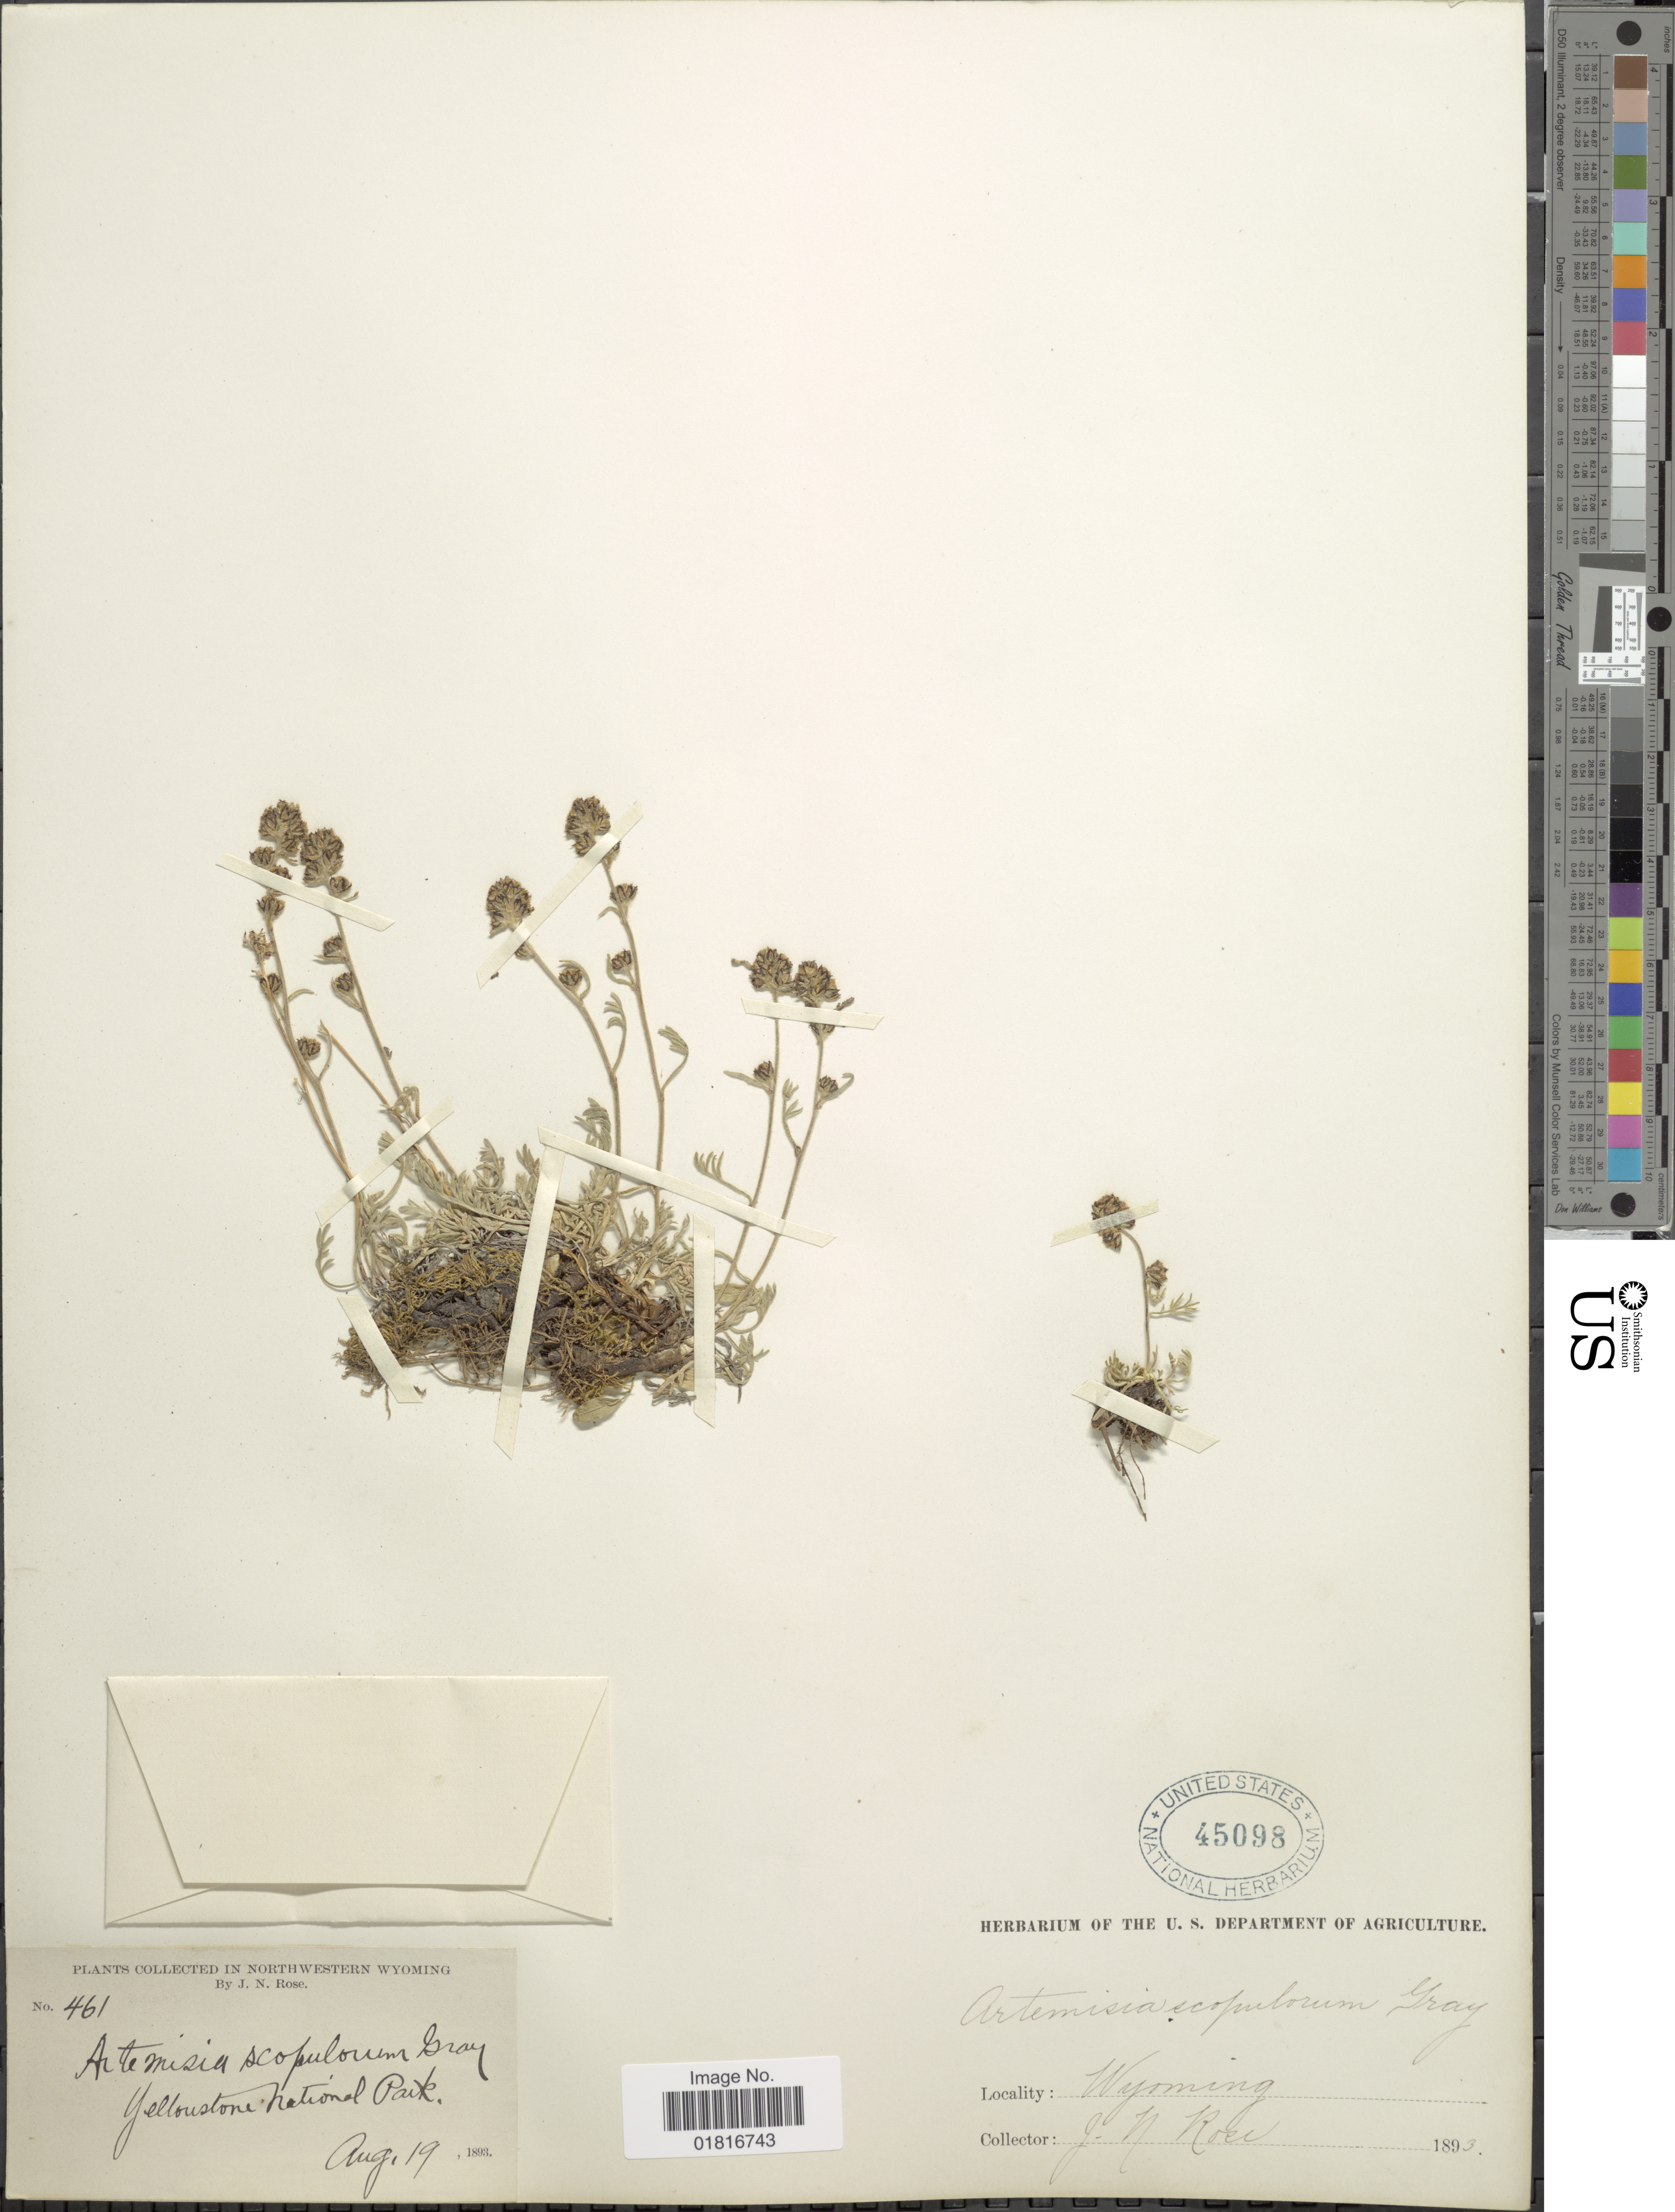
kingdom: Plantae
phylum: Tracheophyta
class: Magnoliopsida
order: Asterales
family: Asteraceae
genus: Artemisia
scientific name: Artemisia scopulorum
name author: A. Gray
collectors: J. N. Rose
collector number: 461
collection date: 1893-08-19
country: United States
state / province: Wyoming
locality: In Northwstern Wyoming, Yellowstone National Park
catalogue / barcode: US 45098